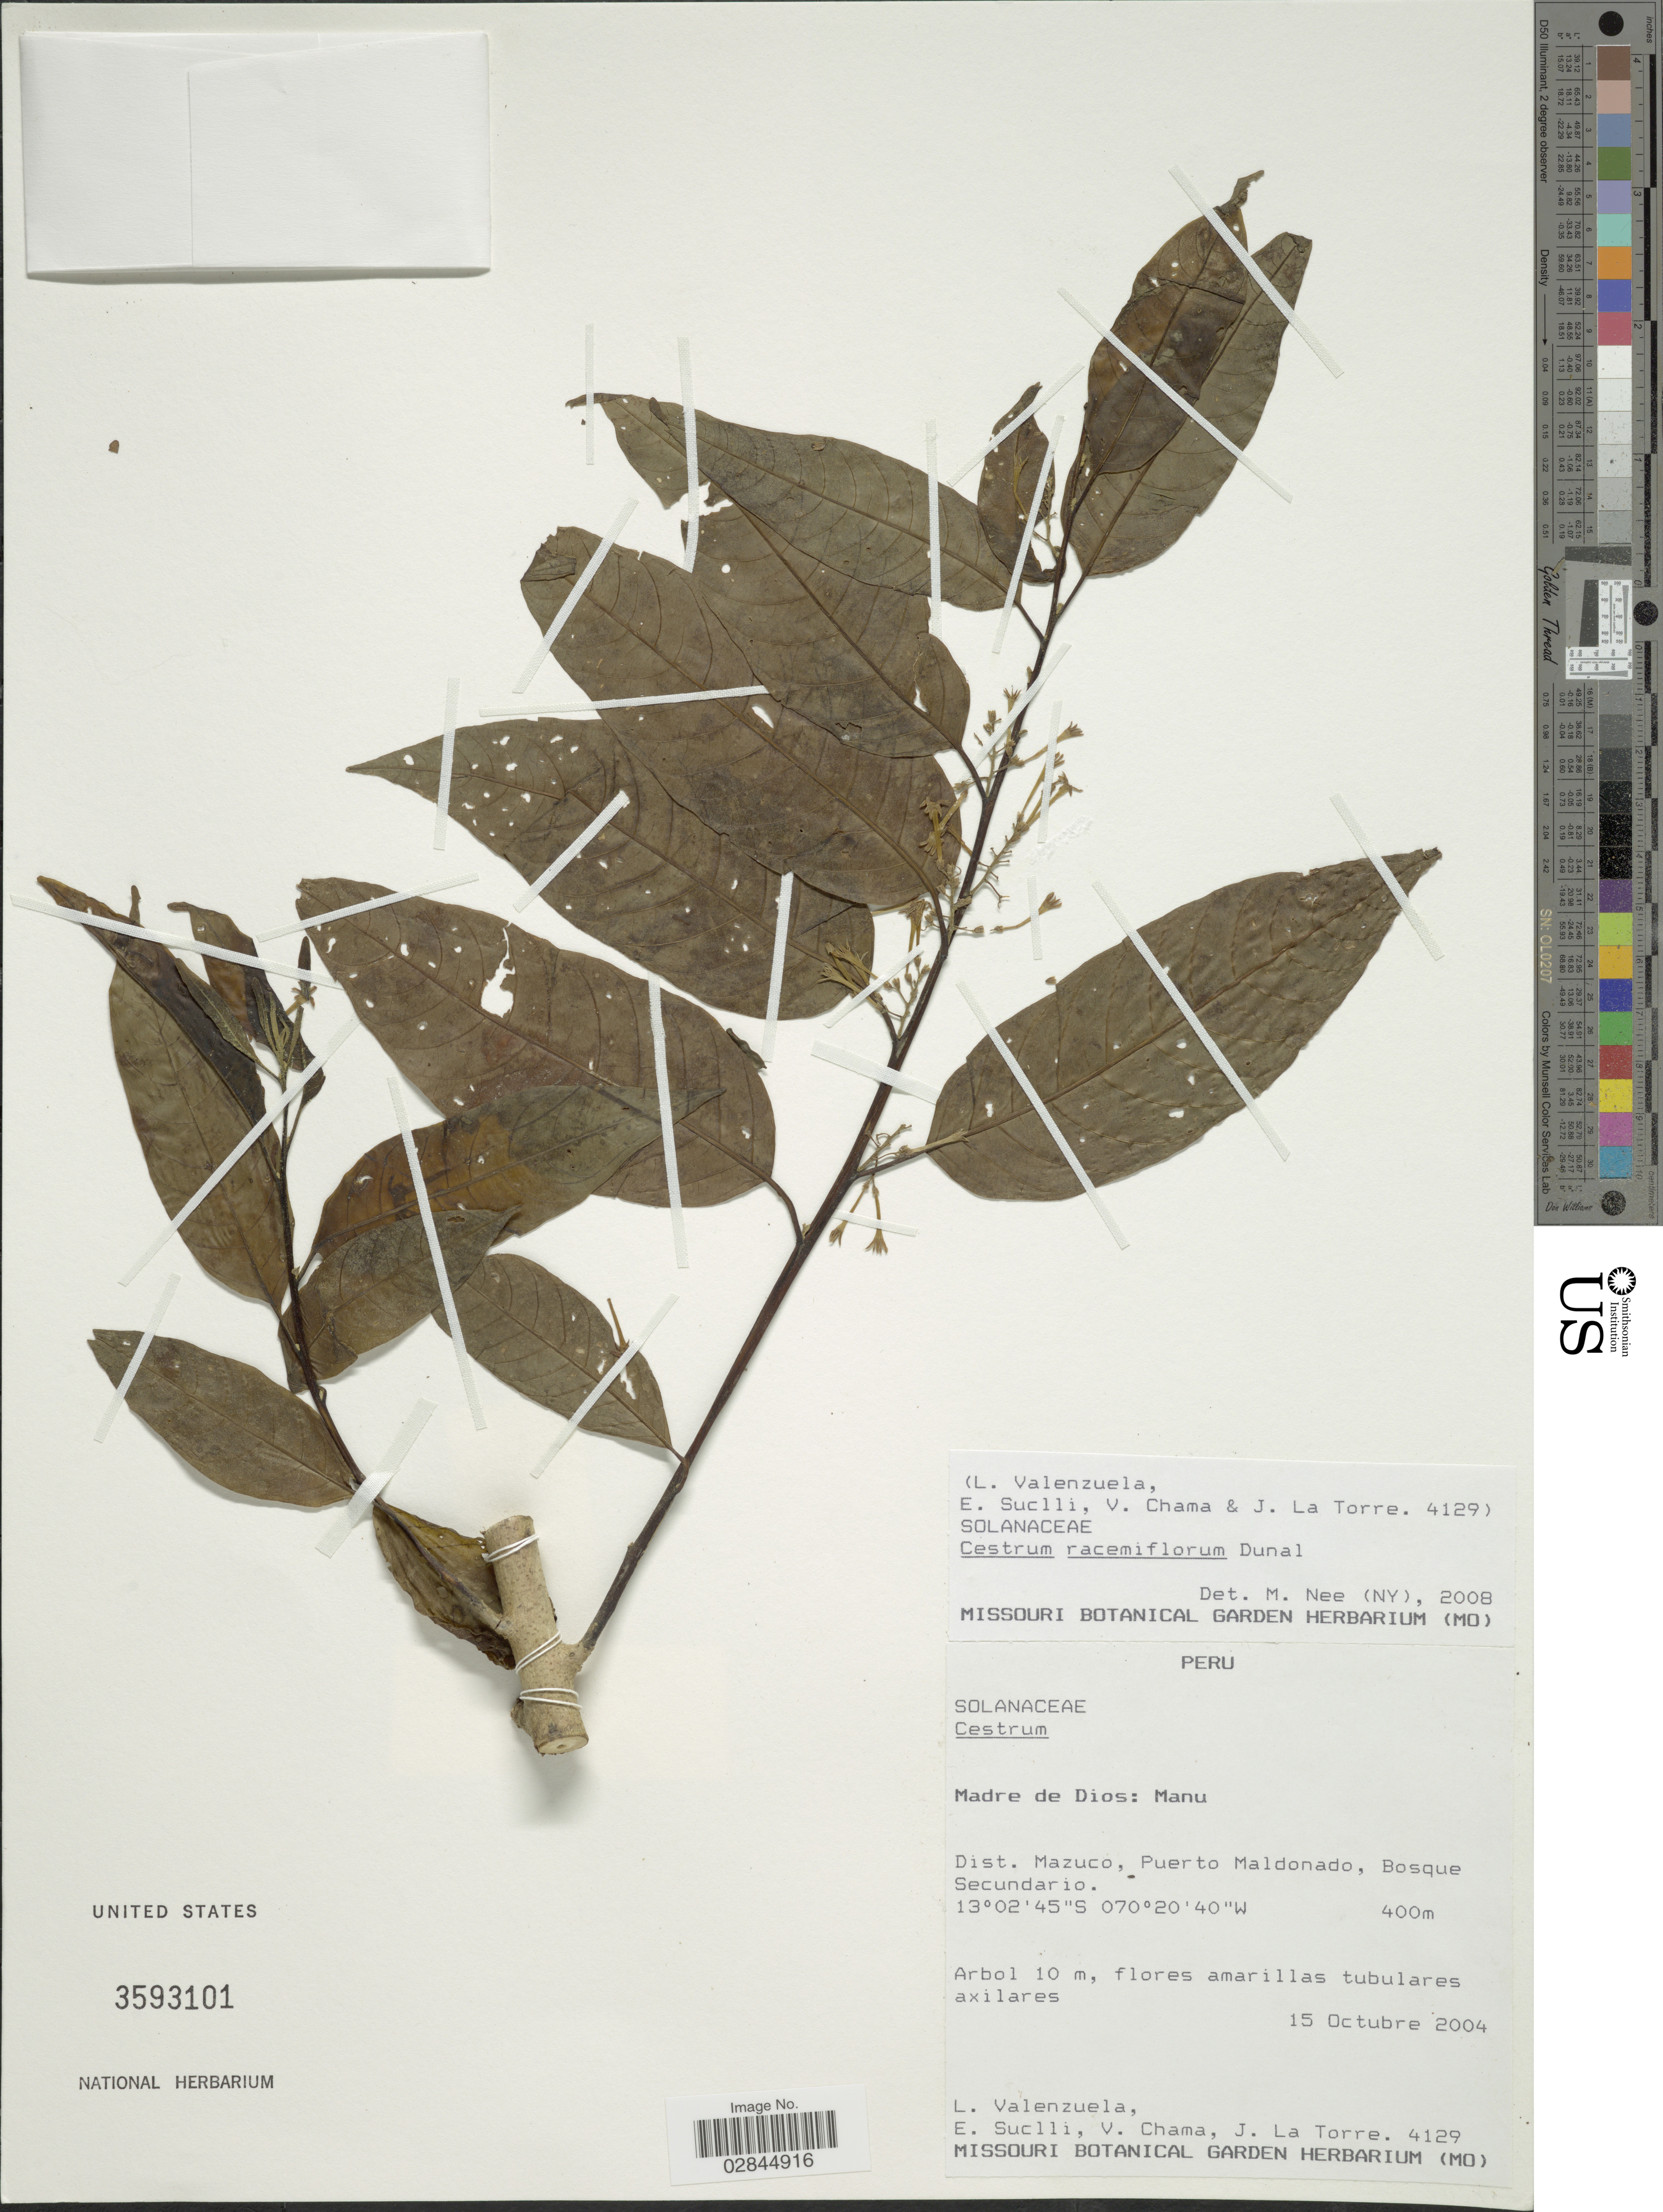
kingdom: Plantae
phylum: Tracheophyta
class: Magnoliopsida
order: Solanales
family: Solanaceae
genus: Cestrum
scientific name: Cestrum racemiflorum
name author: Dunal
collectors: L. Valenzuela, E. Suclli, V. Chama & J. La Torre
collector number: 4129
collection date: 2004-10-15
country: Peru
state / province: Madre de Dios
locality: Manu. Dist. Mazuco, Puerto Maldonado.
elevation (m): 400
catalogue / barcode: US 3593101